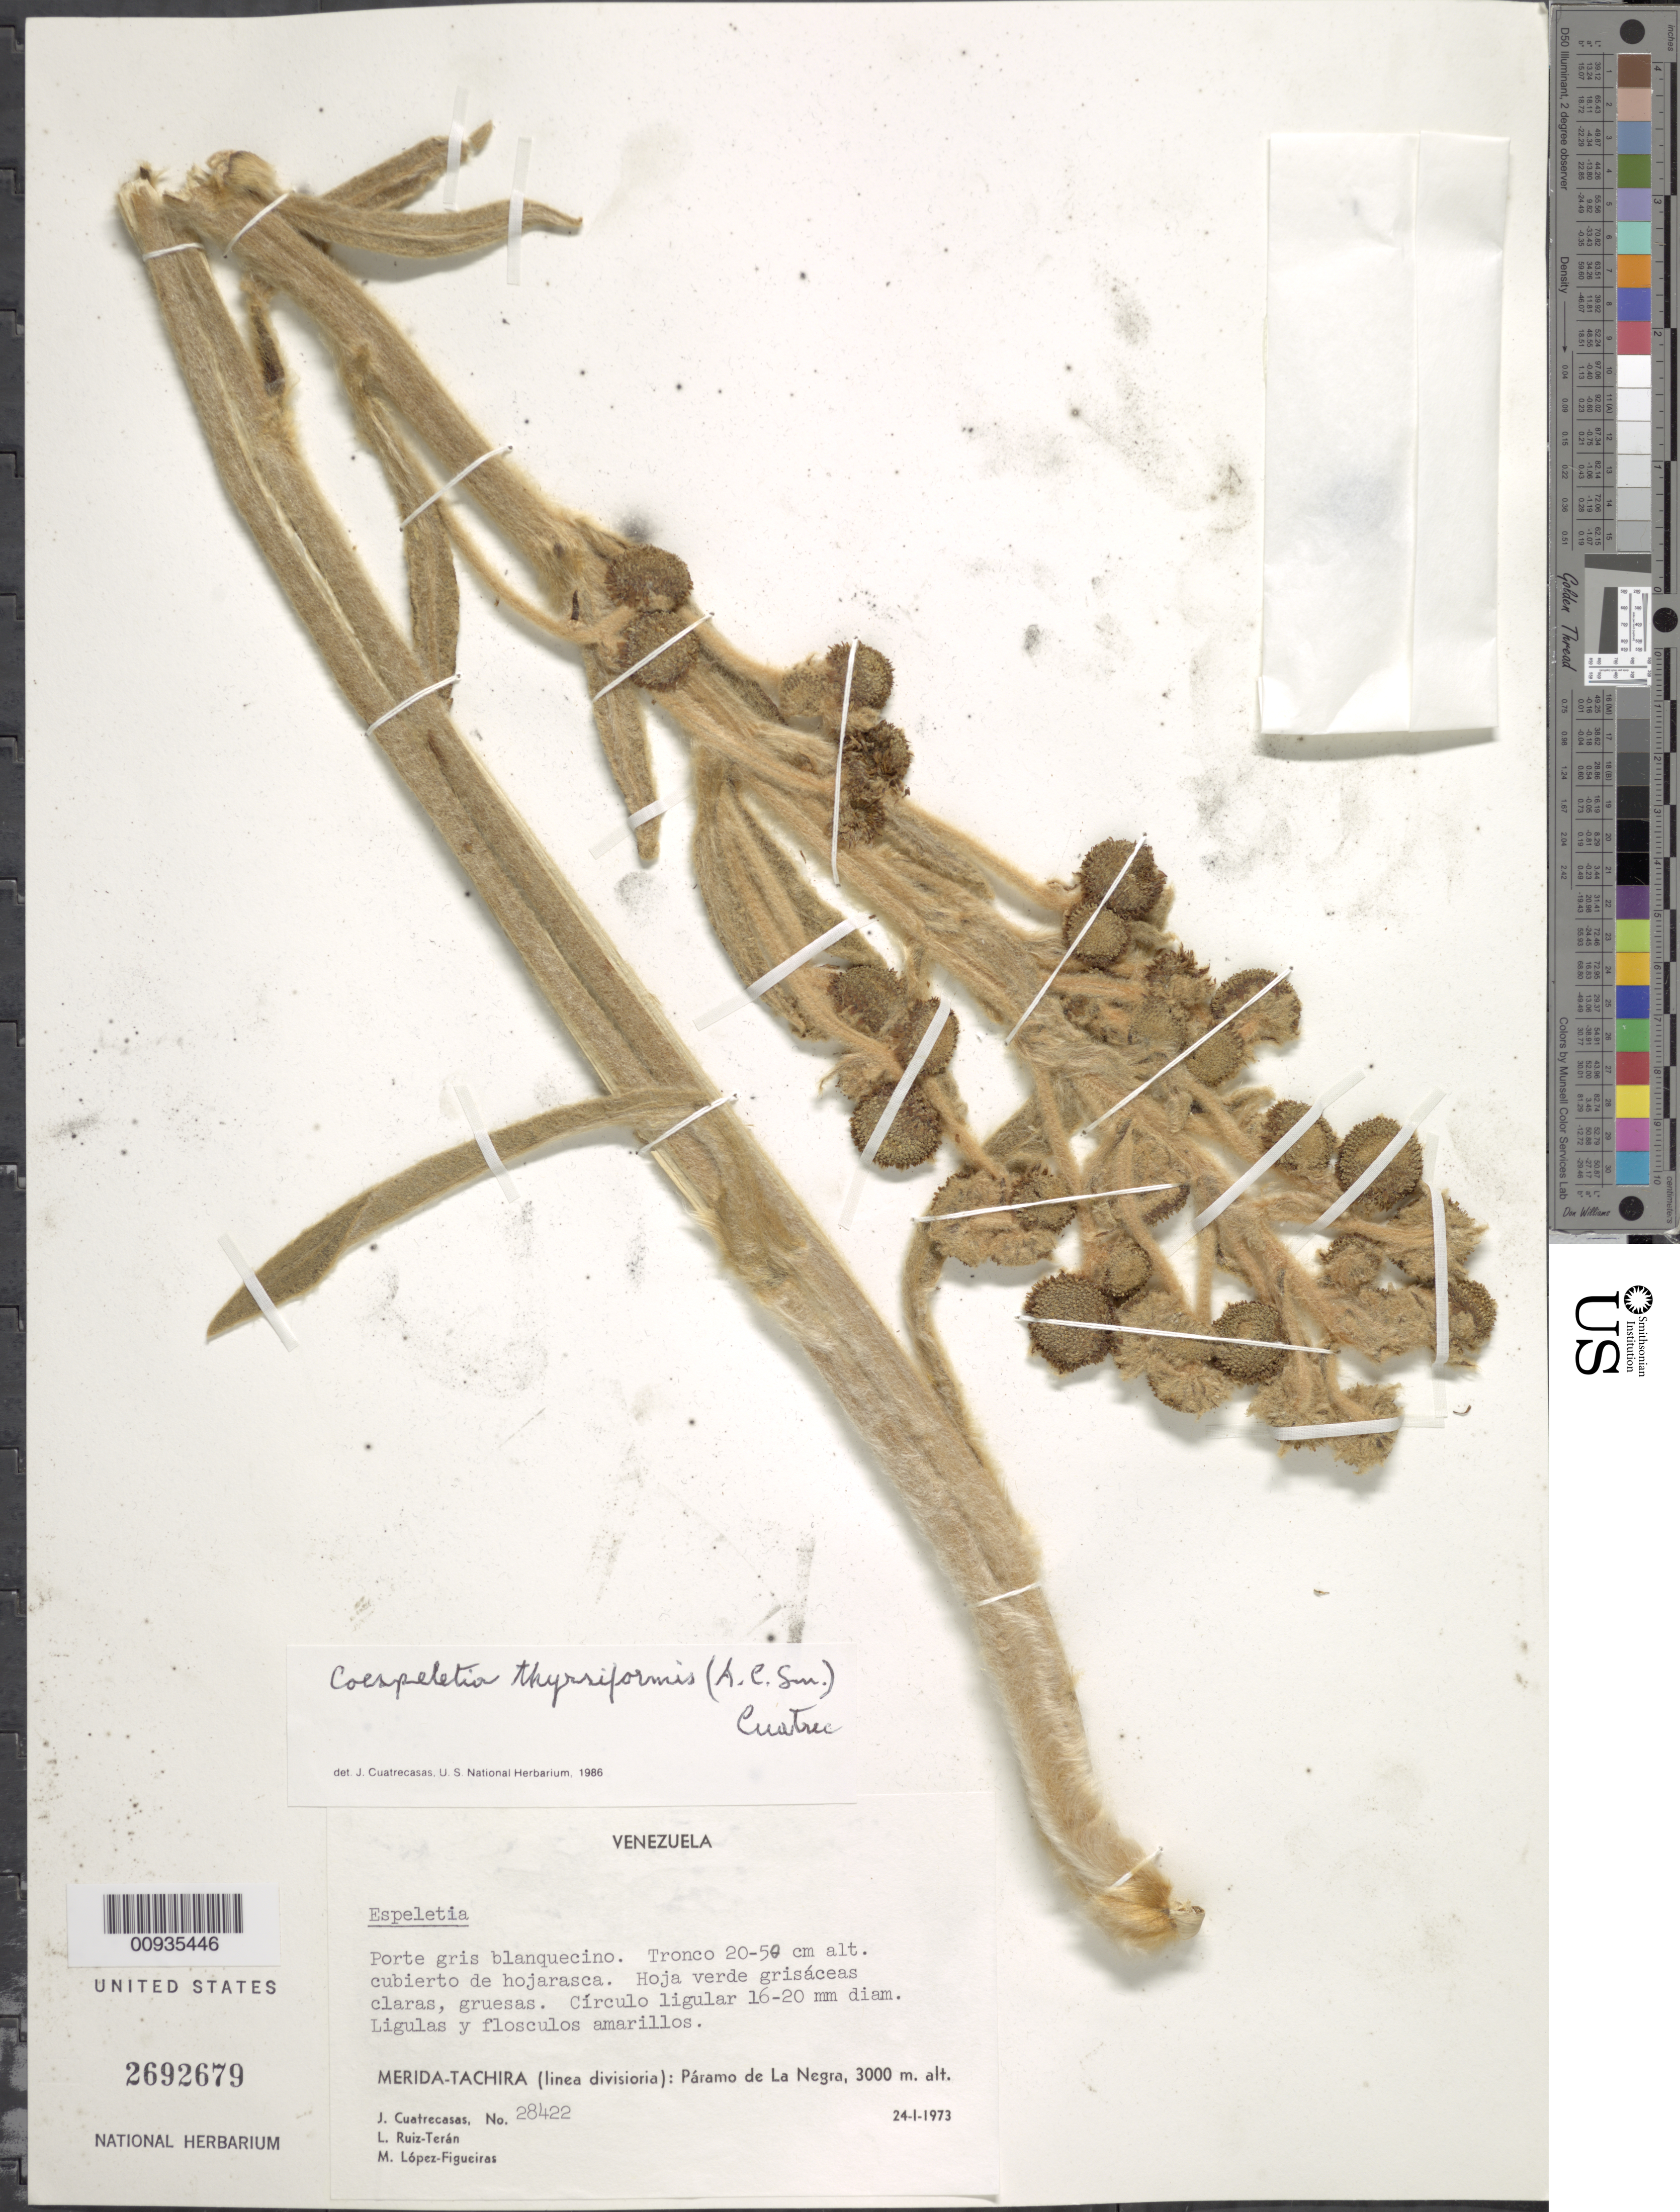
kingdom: Plantae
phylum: Tracheophyta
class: Magnoliopsida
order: Asterales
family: Asteraceae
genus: Coespeletia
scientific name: Coespeletia thyrsiformis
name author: (A.C. Sm.) Cuatrec.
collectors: J. Cuatrecasas, L. E. Ruíz-Terán & M. López Figueiras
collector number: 28422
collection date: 1973-01-24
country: Venezuela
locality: Merida-Tachira (linea divisioria): Paramo de La Negra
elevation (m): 3000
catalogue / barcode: US 2692679